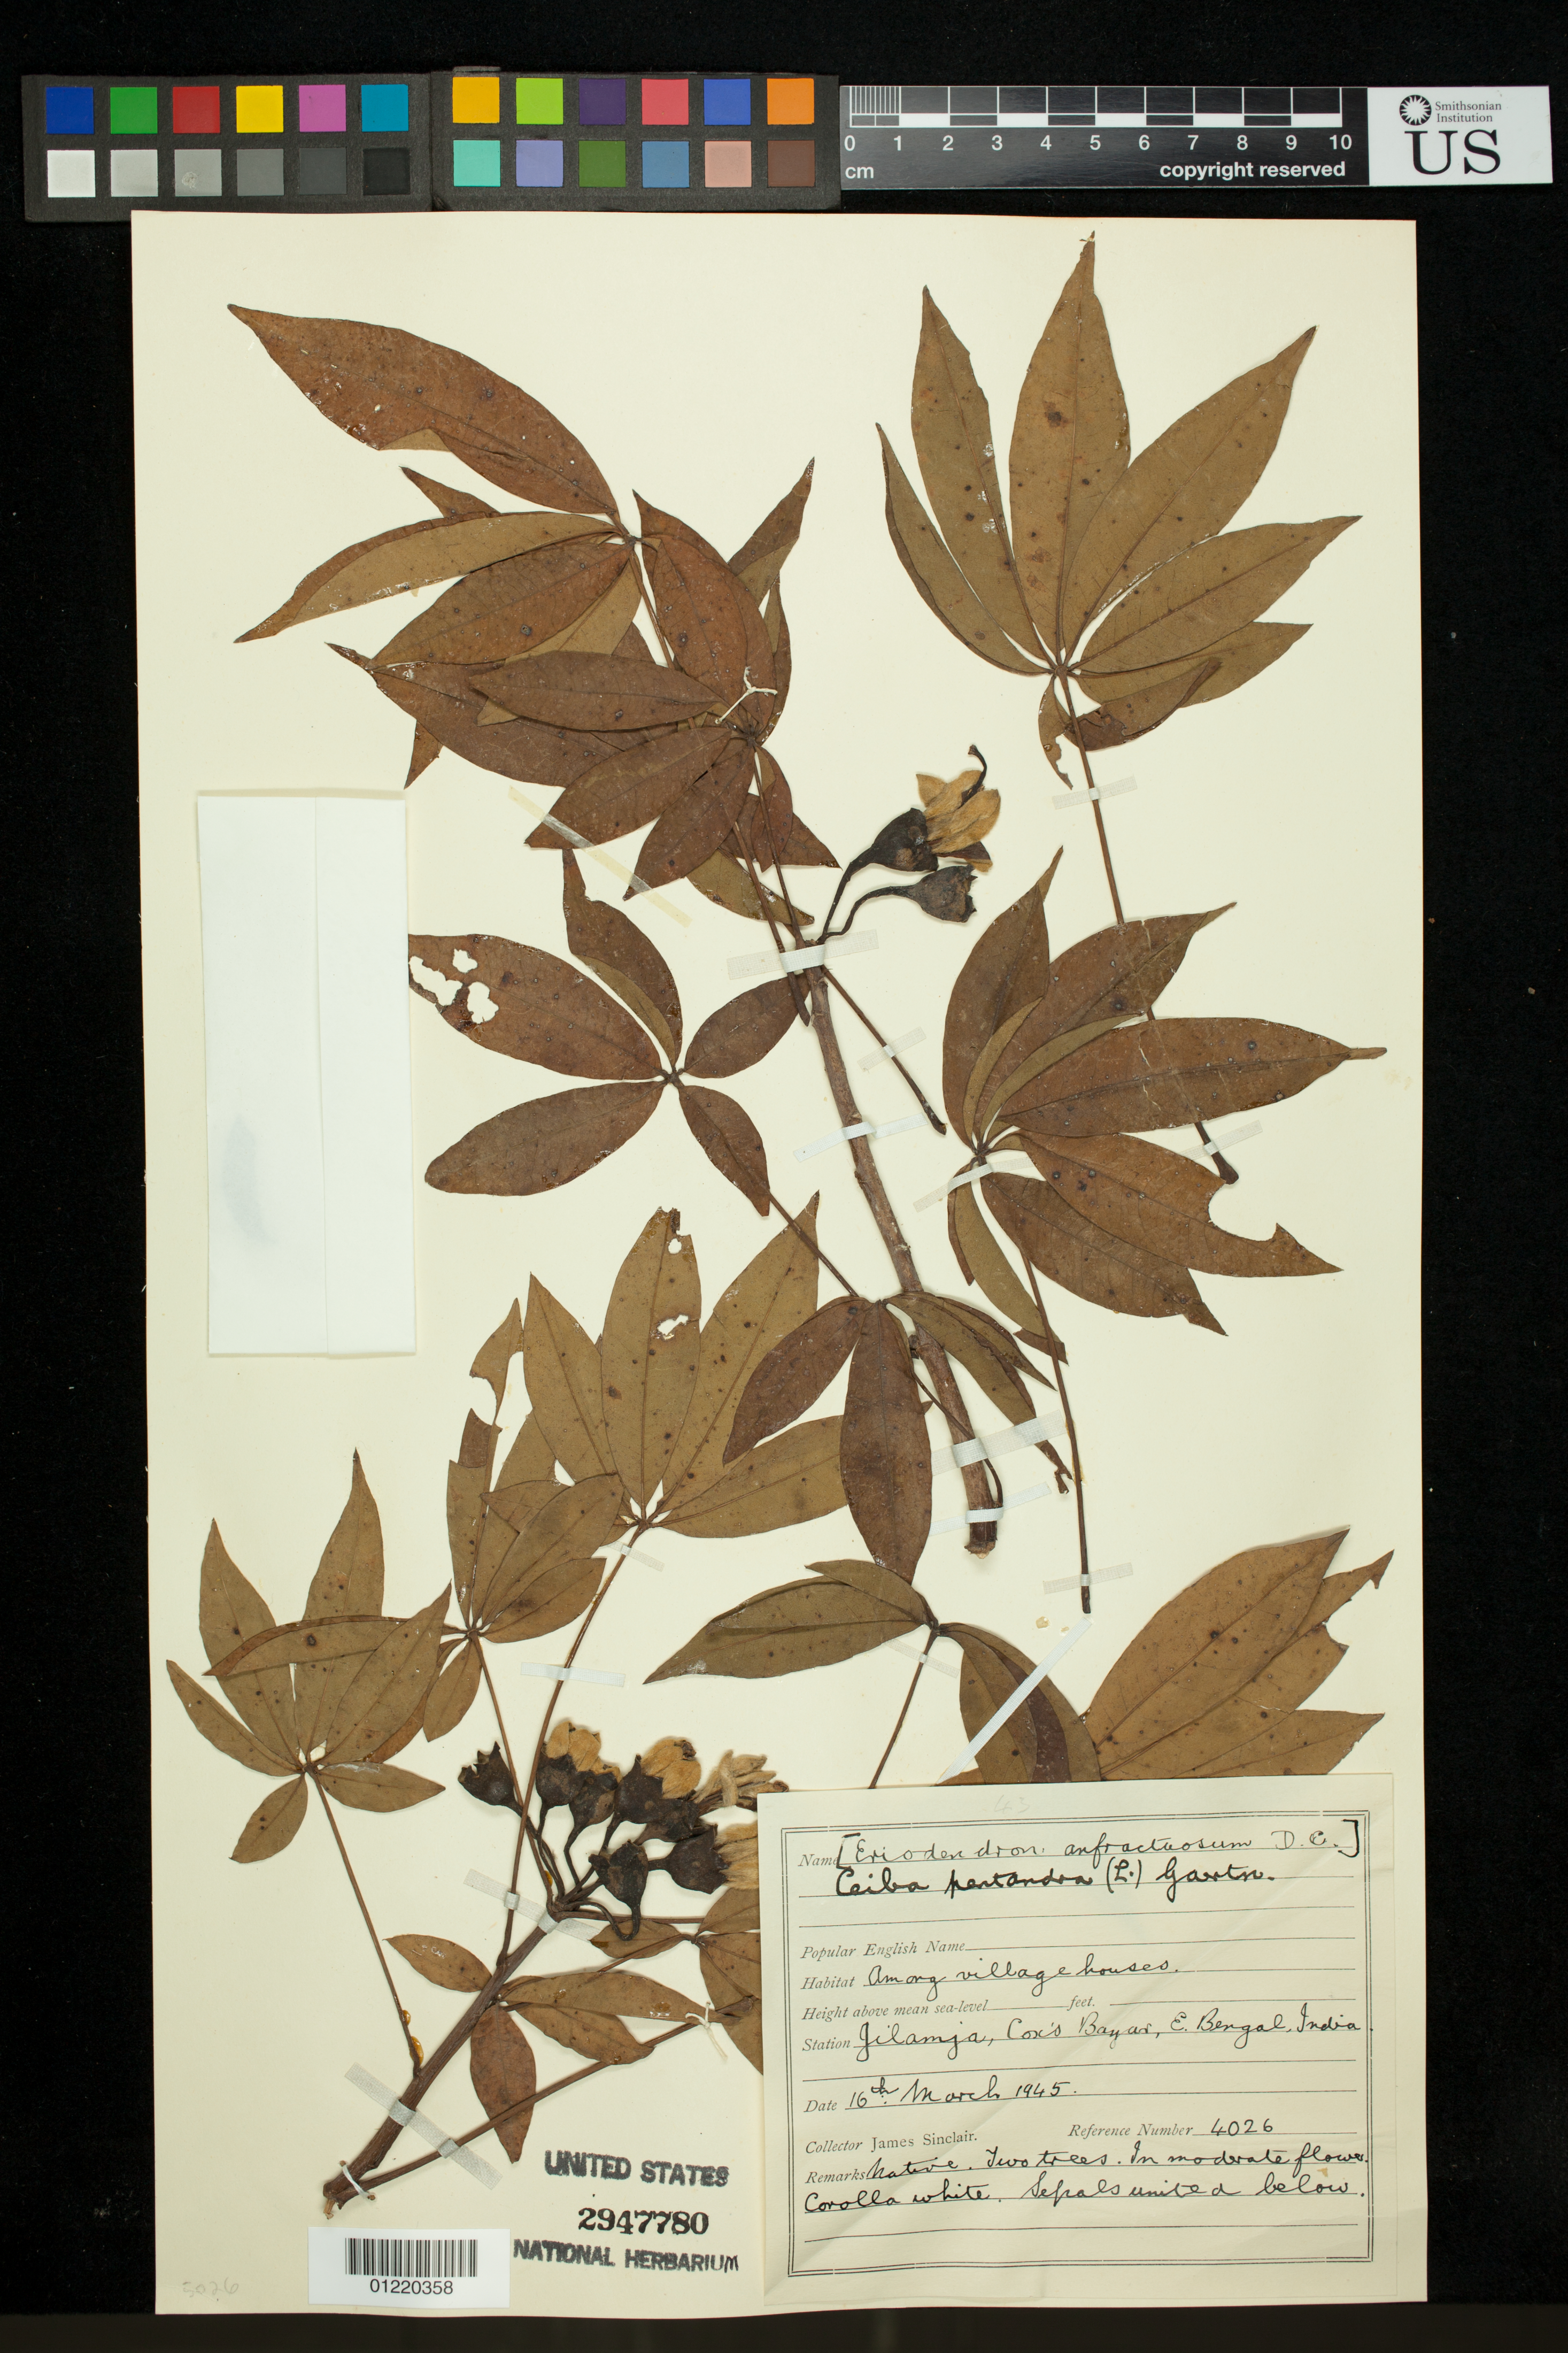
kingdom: Plantae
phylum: Tracheophyta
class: Magnoliopsida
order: Malvales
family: Malvaceae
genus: Ceiba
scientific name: Ceiba pentandra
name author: (L.) Gaertn.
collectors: J. Sinclair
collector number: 4026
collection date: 1945-03-16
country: Bangladesh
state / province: Chittagong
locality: Jilamja, Cox's Bazar, E. Bengal, India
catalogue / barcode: US 2947780